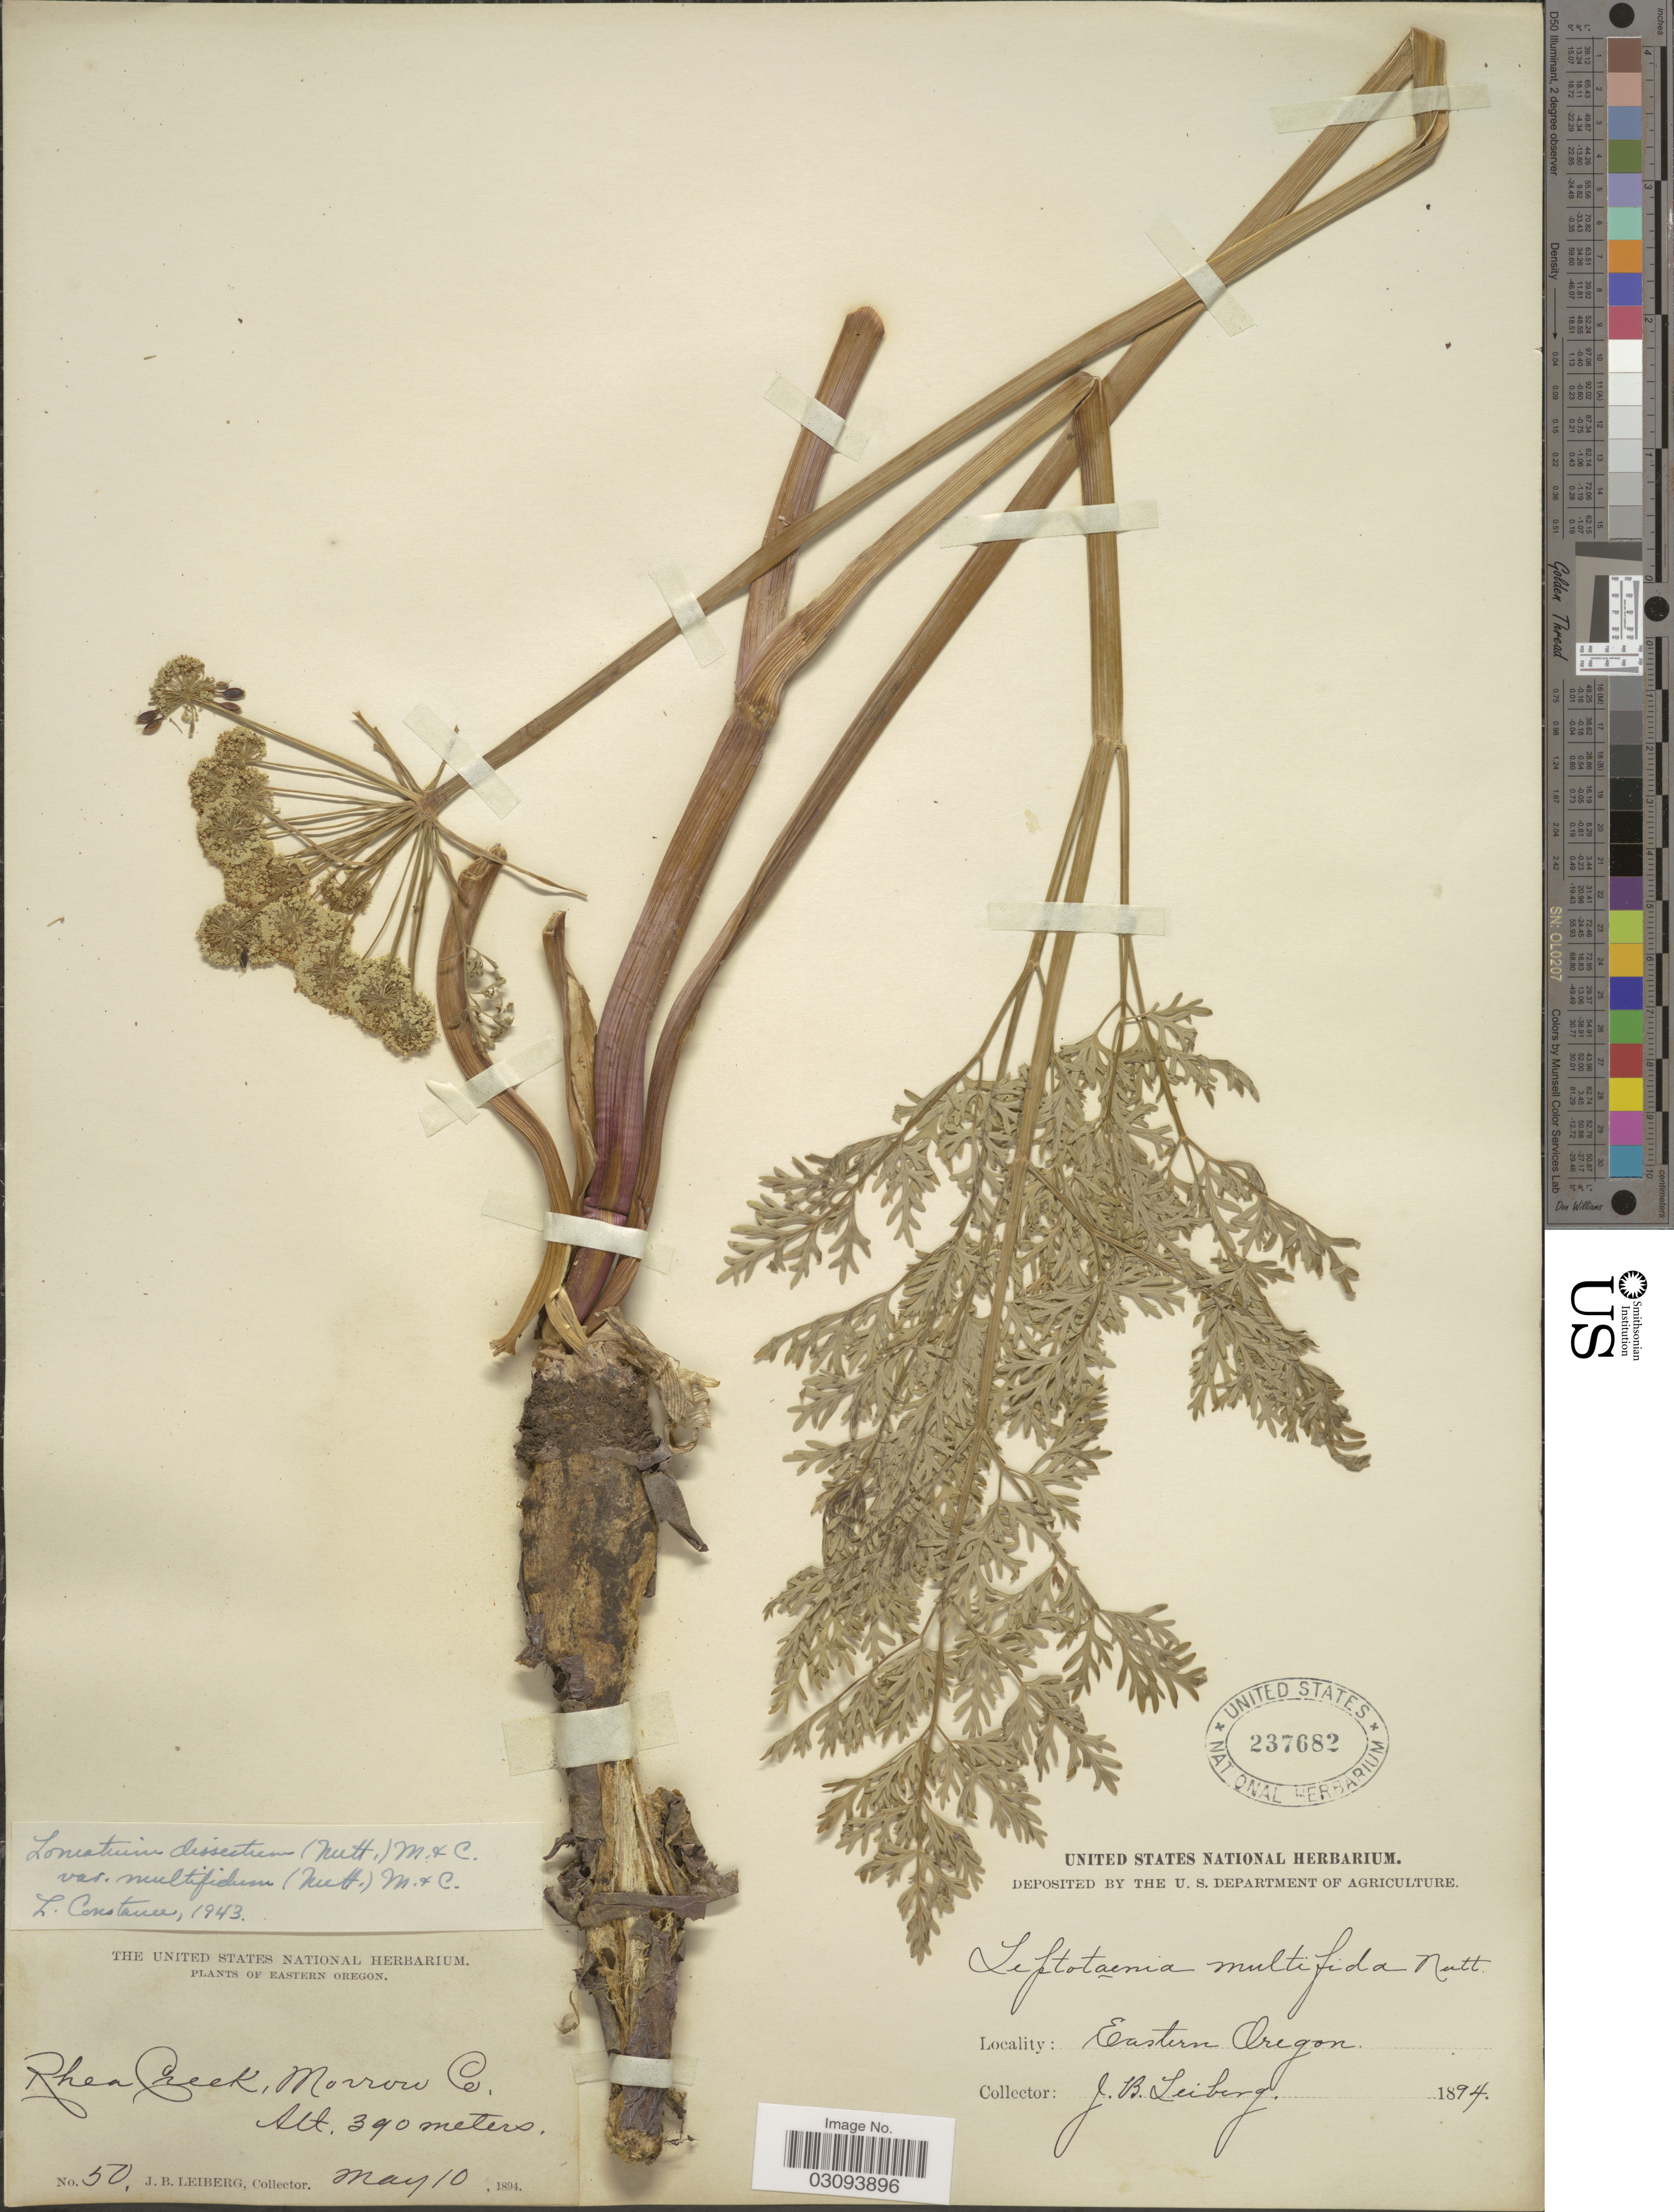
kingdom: Plantae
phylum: Tracheophyta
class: Magnoliopsida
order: Apiales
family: Apiaceae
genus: Lomatium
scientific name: Lomatium dissectum var. multifidum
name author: (Nutt.) Mathias & Constance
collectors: J. B. Leiberg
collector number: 50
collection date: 1894-05-10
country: United States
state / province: Oregon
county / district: Morrow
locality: Eastern Oregon. Rhea Creek, Morrow Co.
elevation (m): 390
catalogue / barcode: US 237682